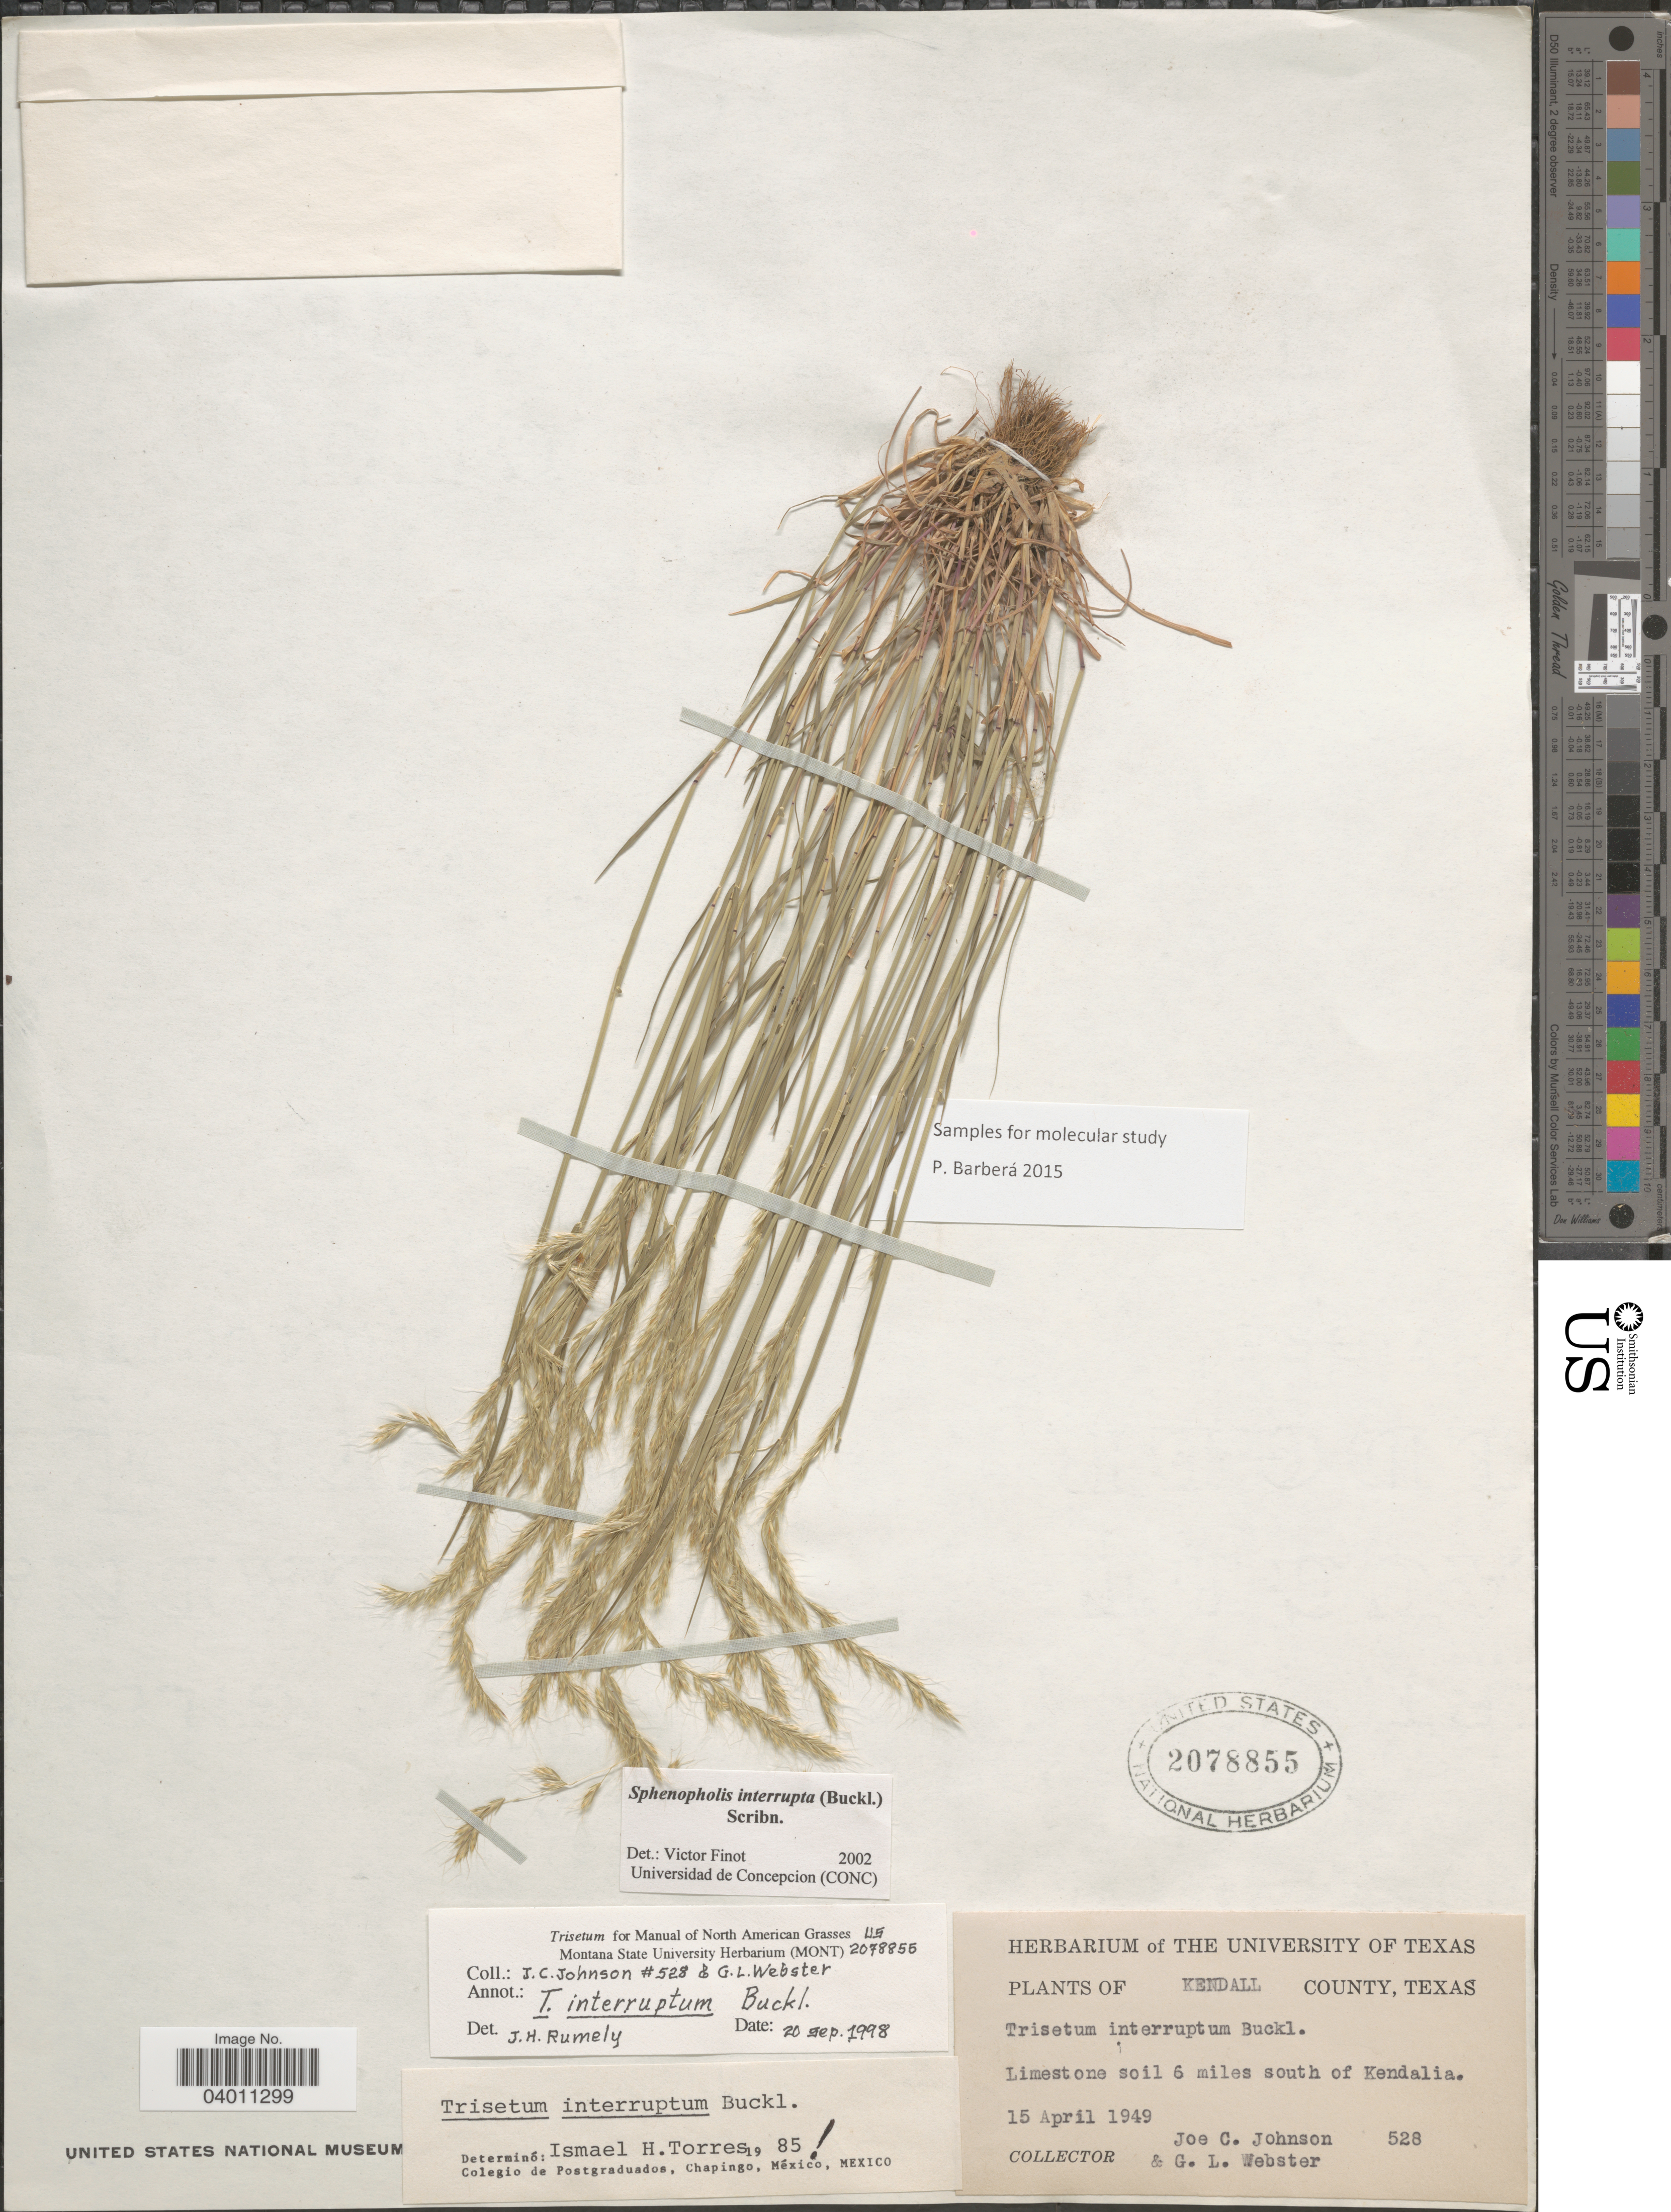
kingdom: Plantae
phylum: Tracheophyta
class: Liliopsida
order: Poales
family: Poaceae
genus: Sphenopholis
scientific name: Sphenopholis intermedia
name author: (Rydb.) Rydb.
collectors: J. C. Johnson & G. L. Webster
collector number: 528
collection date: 1949-04-15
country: United States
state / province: Texas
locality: Kendall County. Limestone soil 6 miles south of Kendalia.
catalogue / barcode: US 2078855